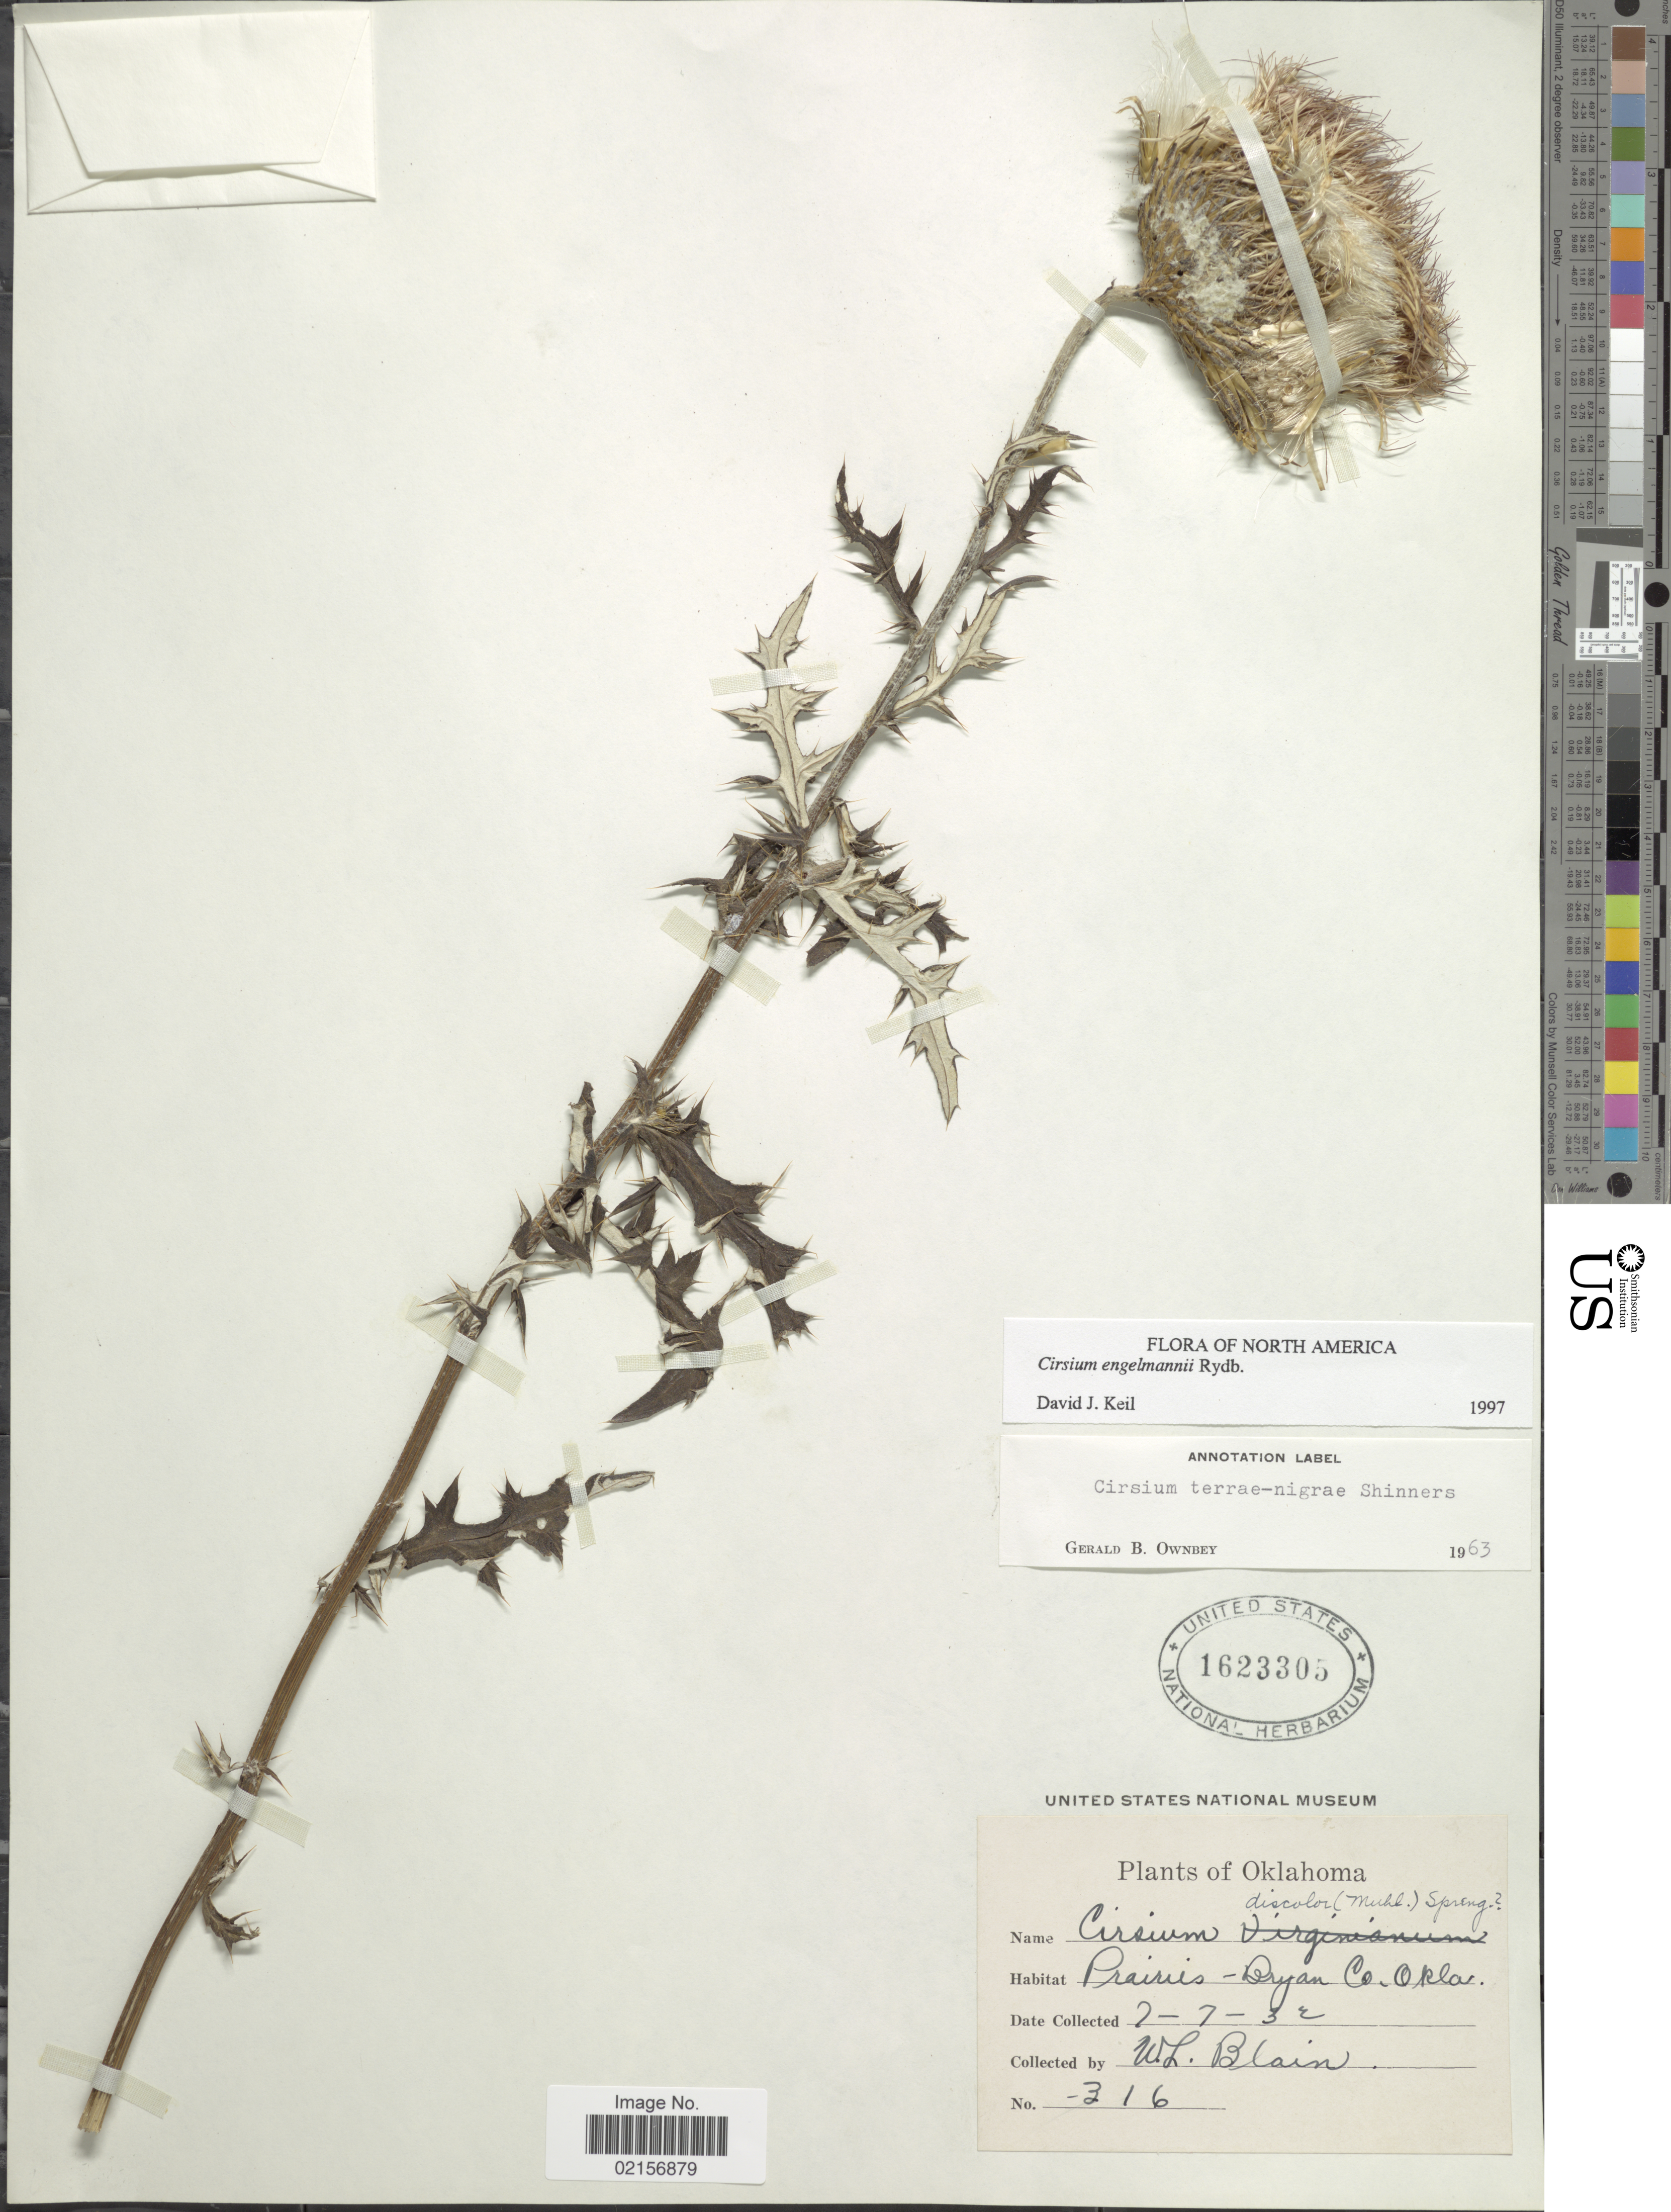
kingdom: Plantae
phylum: Tracheophyta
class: Magnoliopsida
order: Asterales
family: Asteraceae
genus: Cirsium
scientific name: Cirsium engelmannii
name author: Rydb.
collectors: W. Blain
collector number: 316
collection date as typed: Transcribed d/m/y: 7/7/32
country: United States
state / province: Oklahoma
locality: Prairies- Bryan Co.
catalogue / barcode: US 1623305